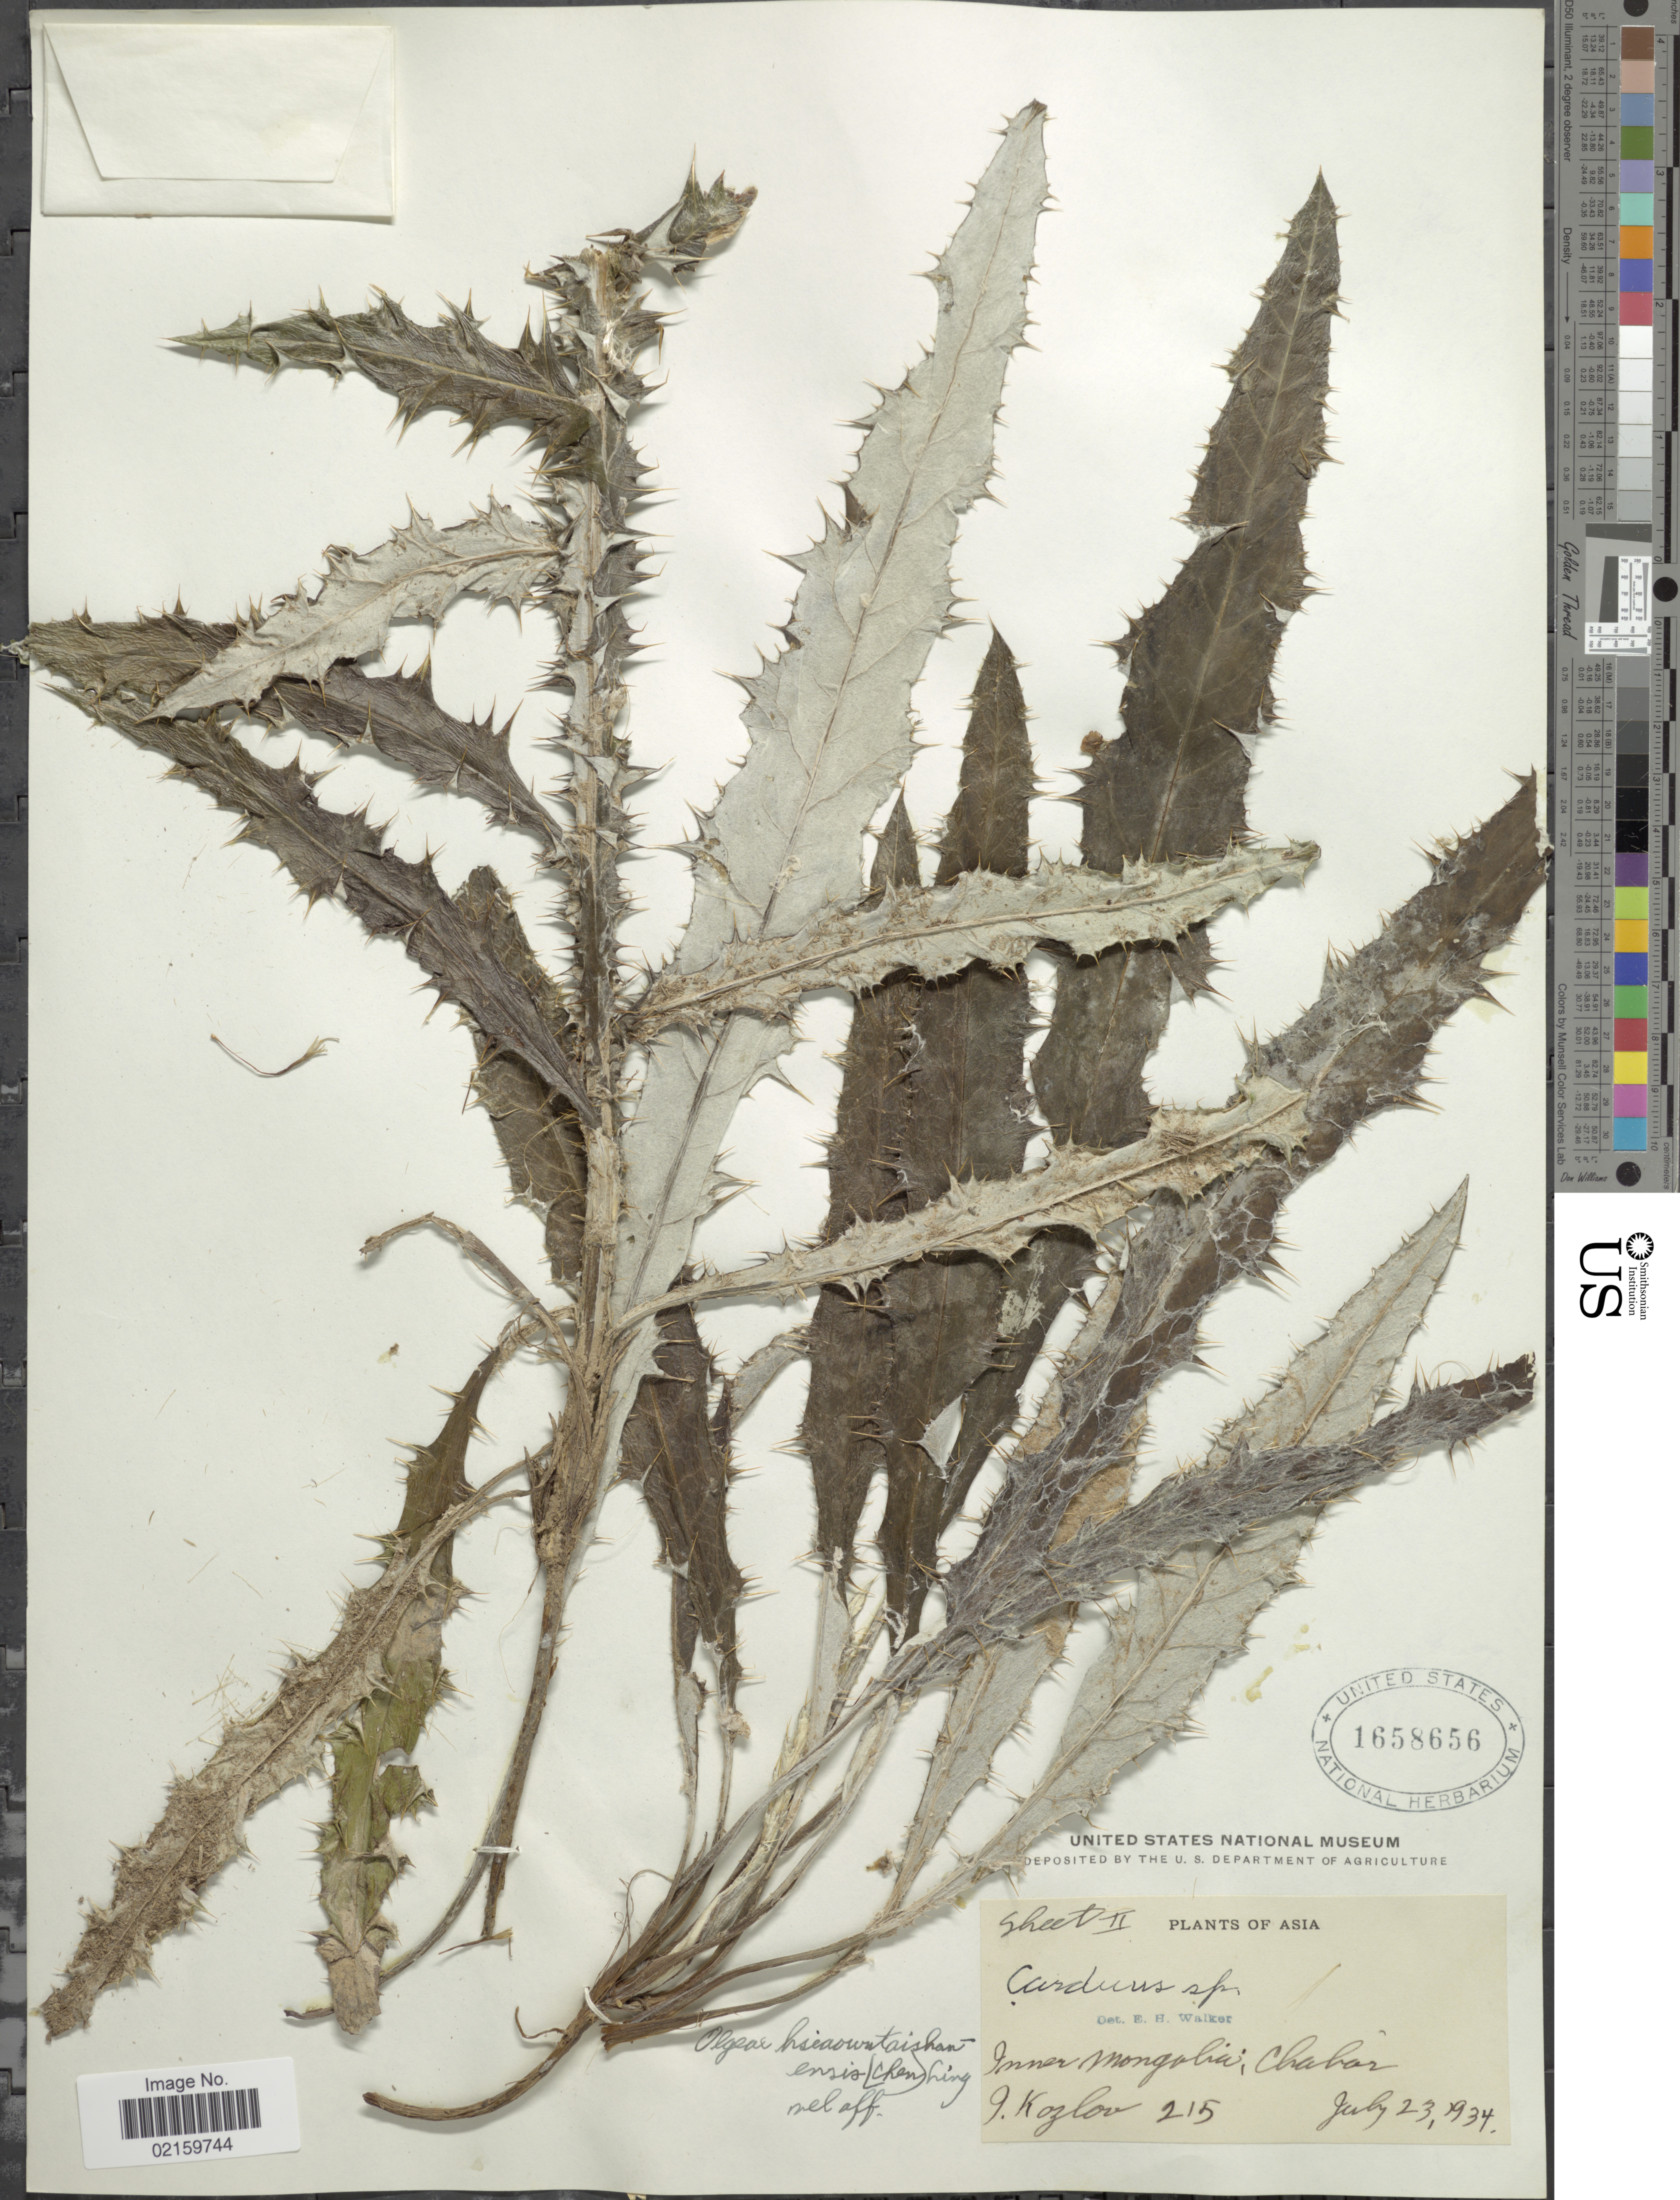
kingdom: Plantae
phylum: Tracheophyta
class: Magnoliopsida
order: Asterales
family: Asteraceae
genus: Olgaea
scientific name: Olgaea lomonossowii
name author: (Trautv.) Iljin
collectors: I. Kozlov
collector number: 215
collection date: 1934-07-23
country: China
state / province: Nei Monggol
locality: Inner Mongolia. Chahar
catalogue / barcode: US 1658656